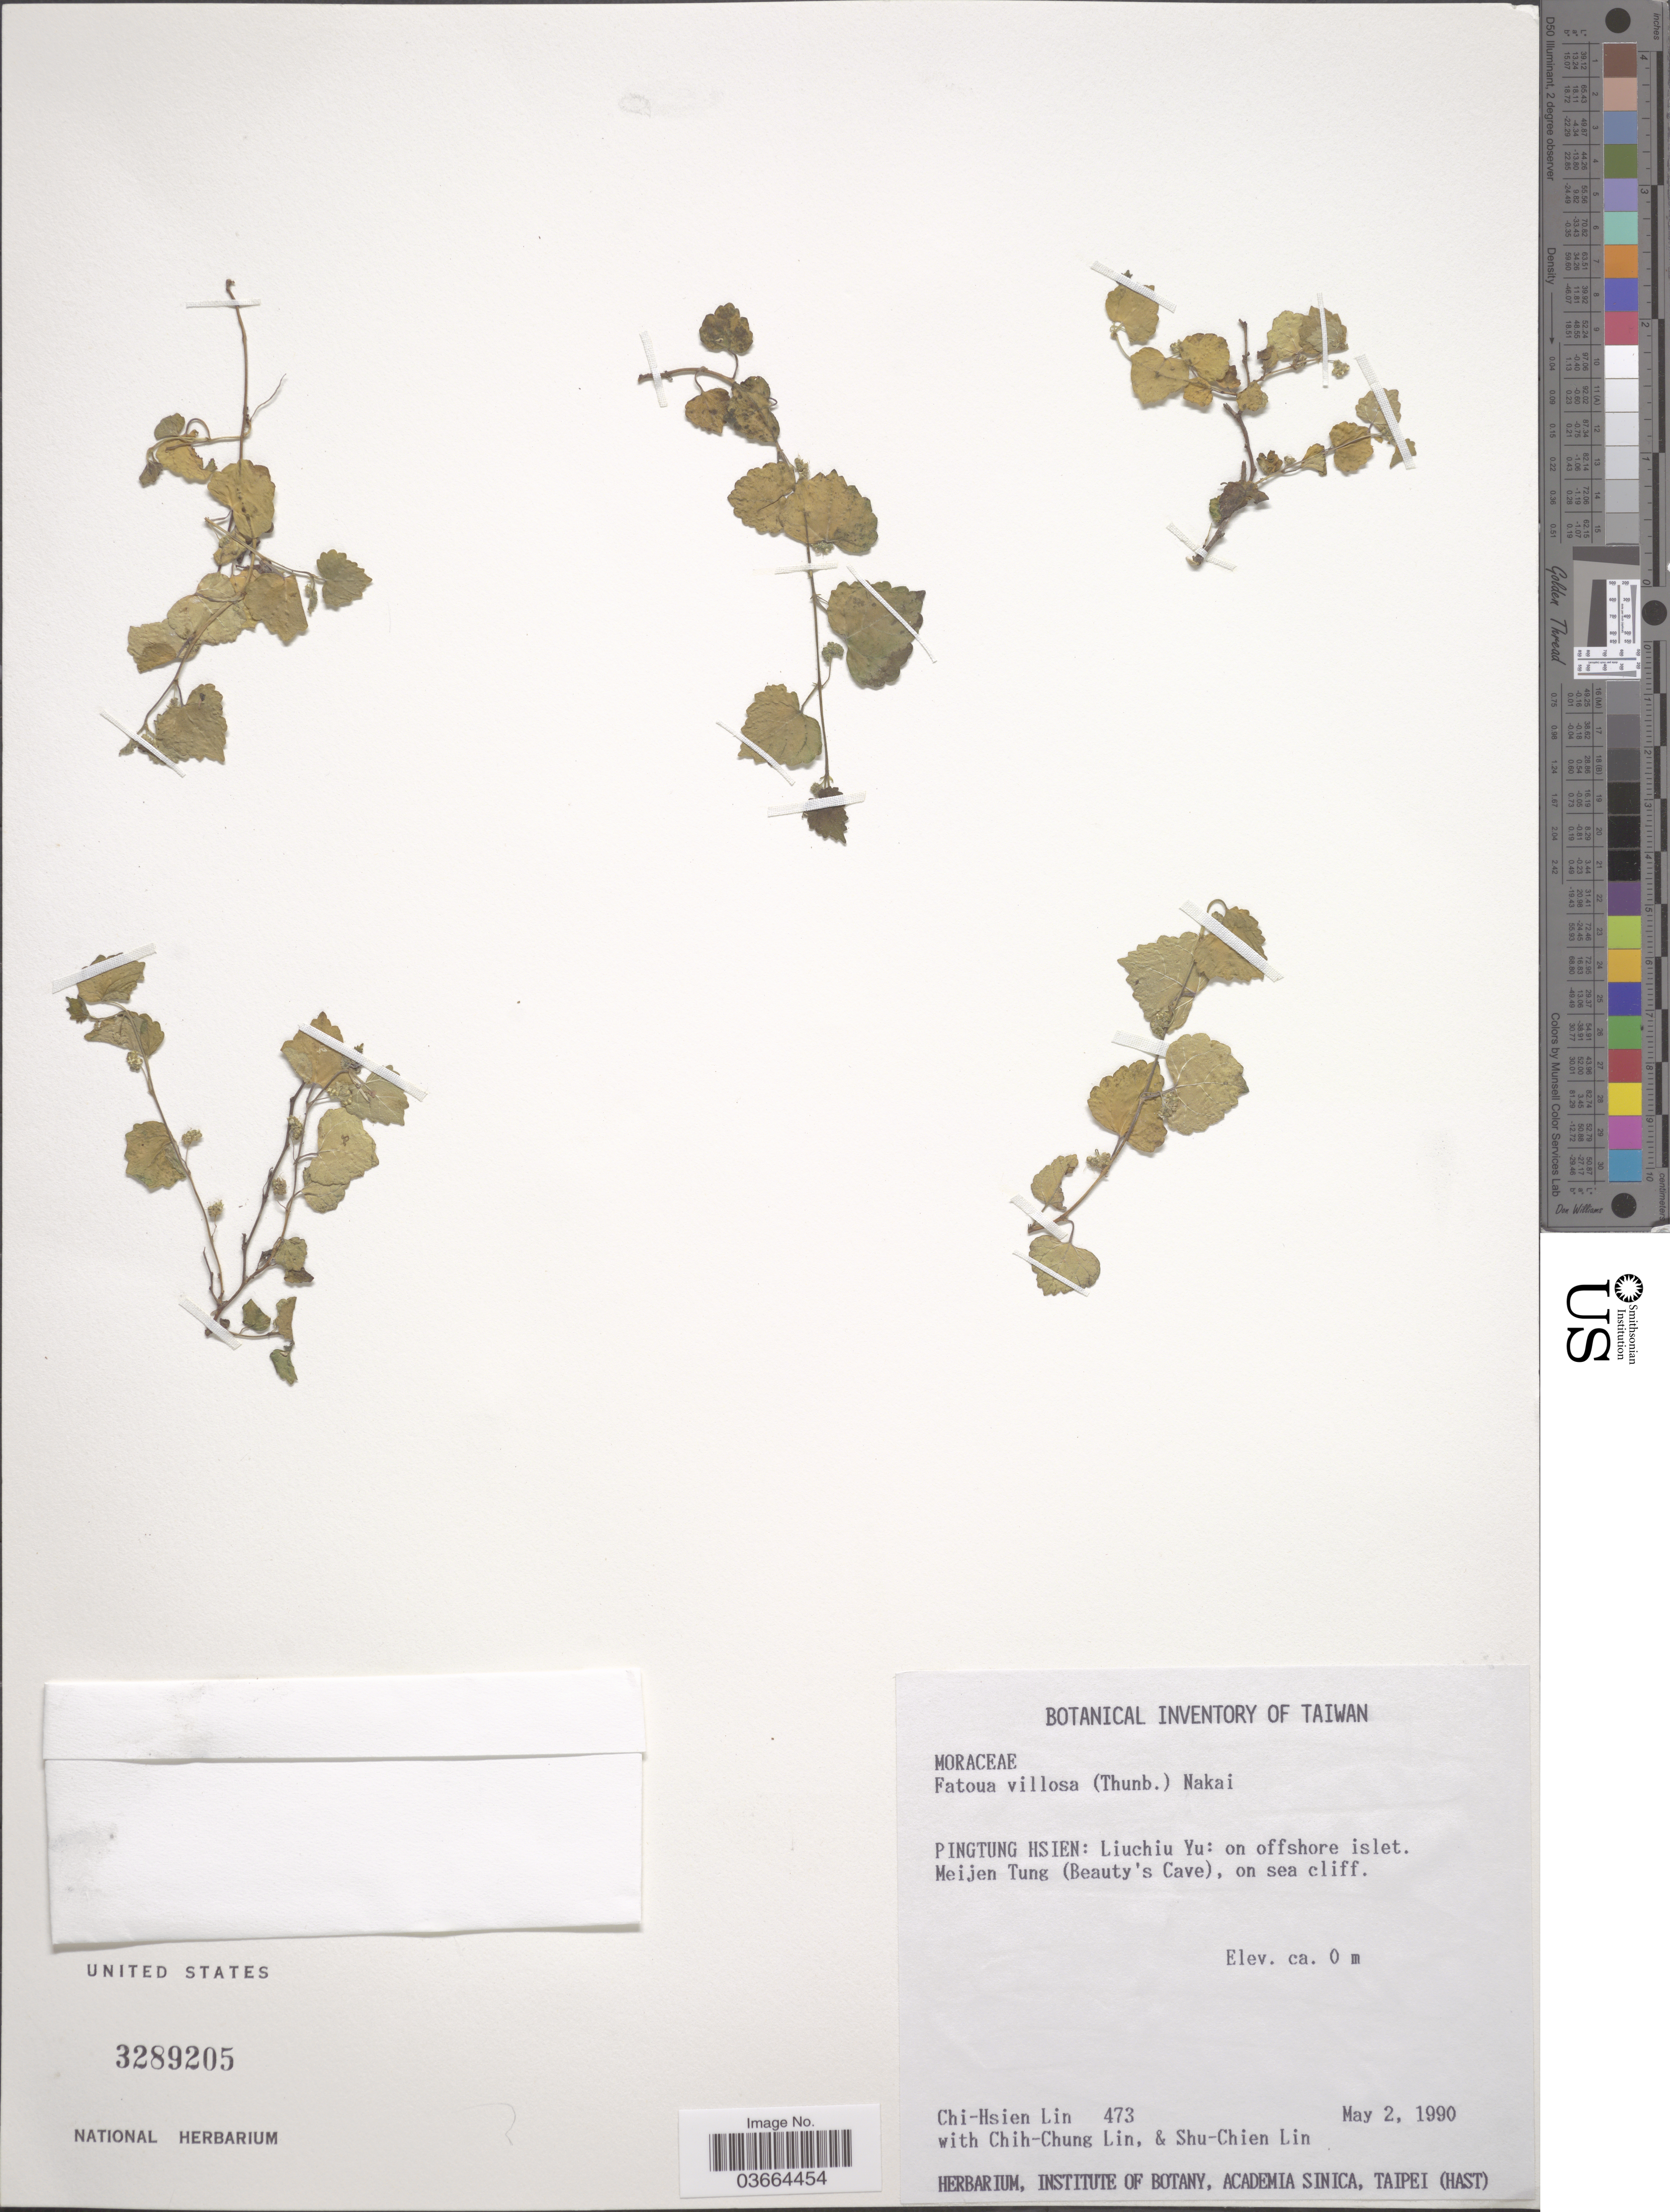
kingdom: Plantae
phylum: Tracheophyta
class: Magnoliopsida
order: Rosales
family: Moraceae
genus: Fatoua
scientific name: Fatoua villosa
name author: (Thunb.) Nakai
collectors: C. Lin, C. Lin & S. Lin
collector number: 473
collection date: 1990-05-02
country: Taiwan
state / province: Pingtung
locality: Pingtung Hsien: Liuchiu Yu: on offshore islet. Meijen Tung (Beauty's Cave), on sea cliff.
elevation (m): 0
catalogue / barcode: US 3289205